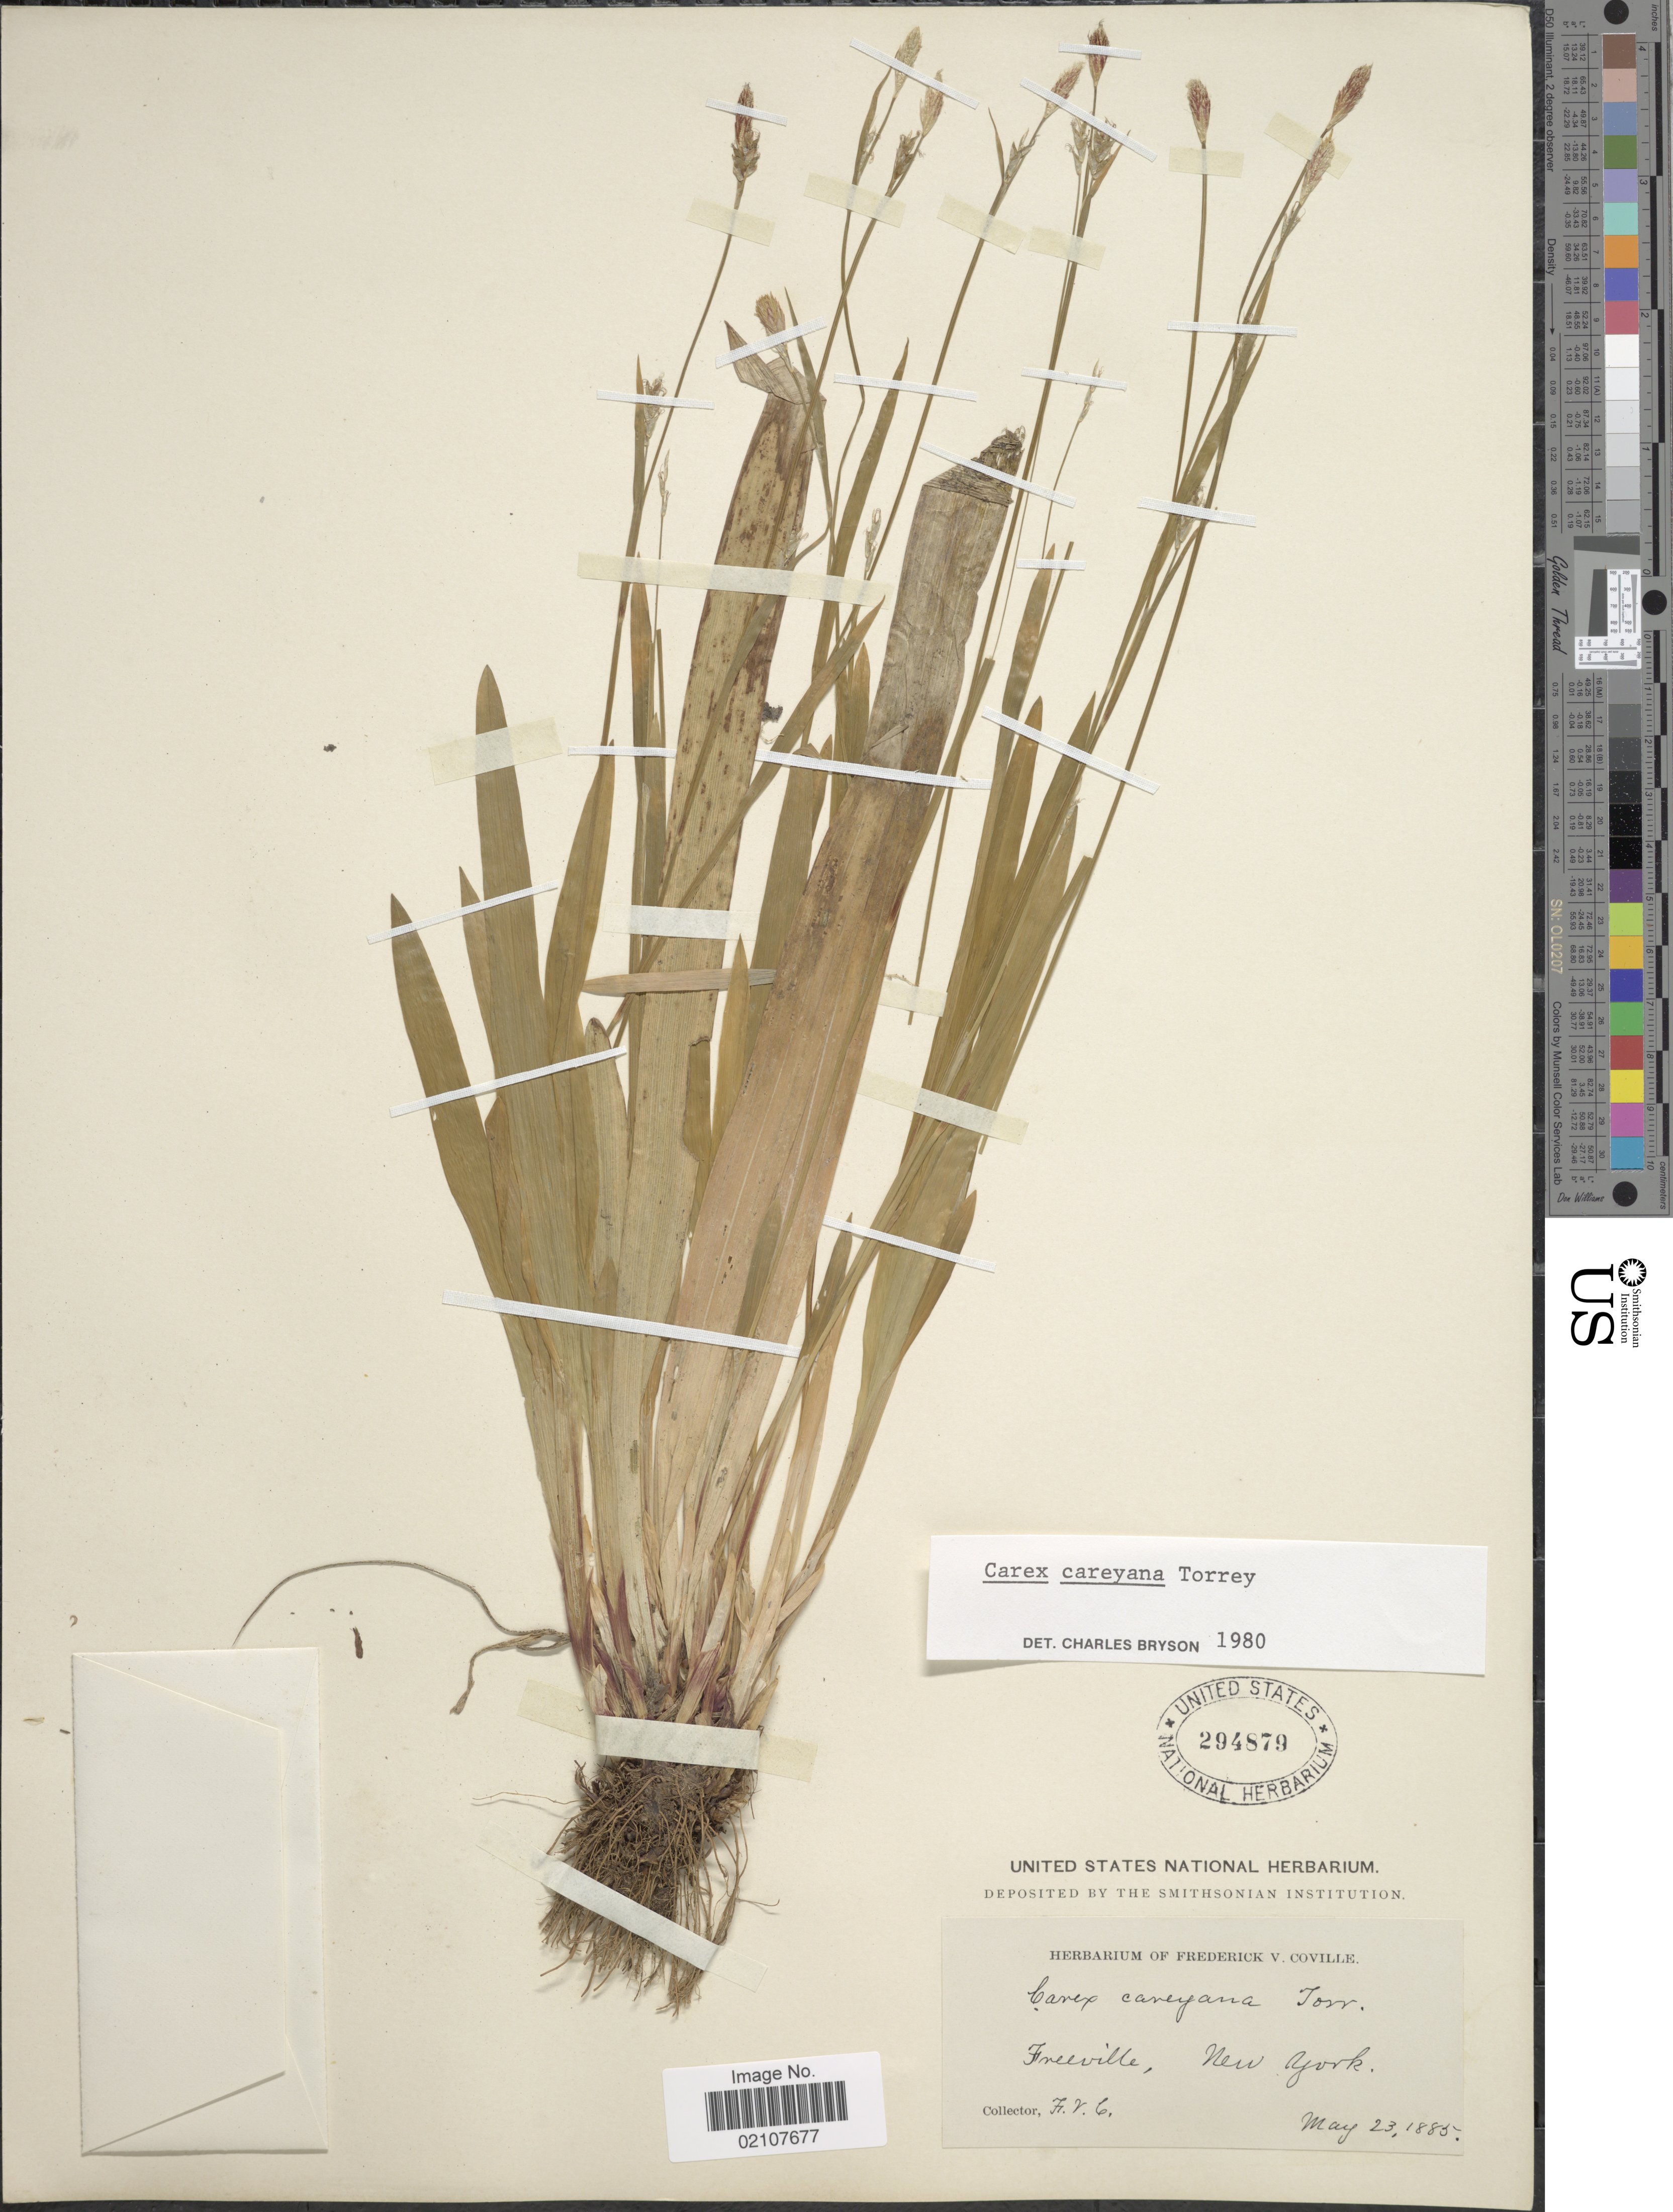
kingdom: Plantae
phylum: Tracheophyta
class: Liliopsida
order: Poales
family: Cyperaceae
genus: Carex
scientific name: Carex careyana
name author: Torr. ex Dewey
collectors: F. V. Coville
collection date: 1885-05-23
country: United States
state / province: New York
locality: Freeville, New York.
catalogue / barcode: US 294879